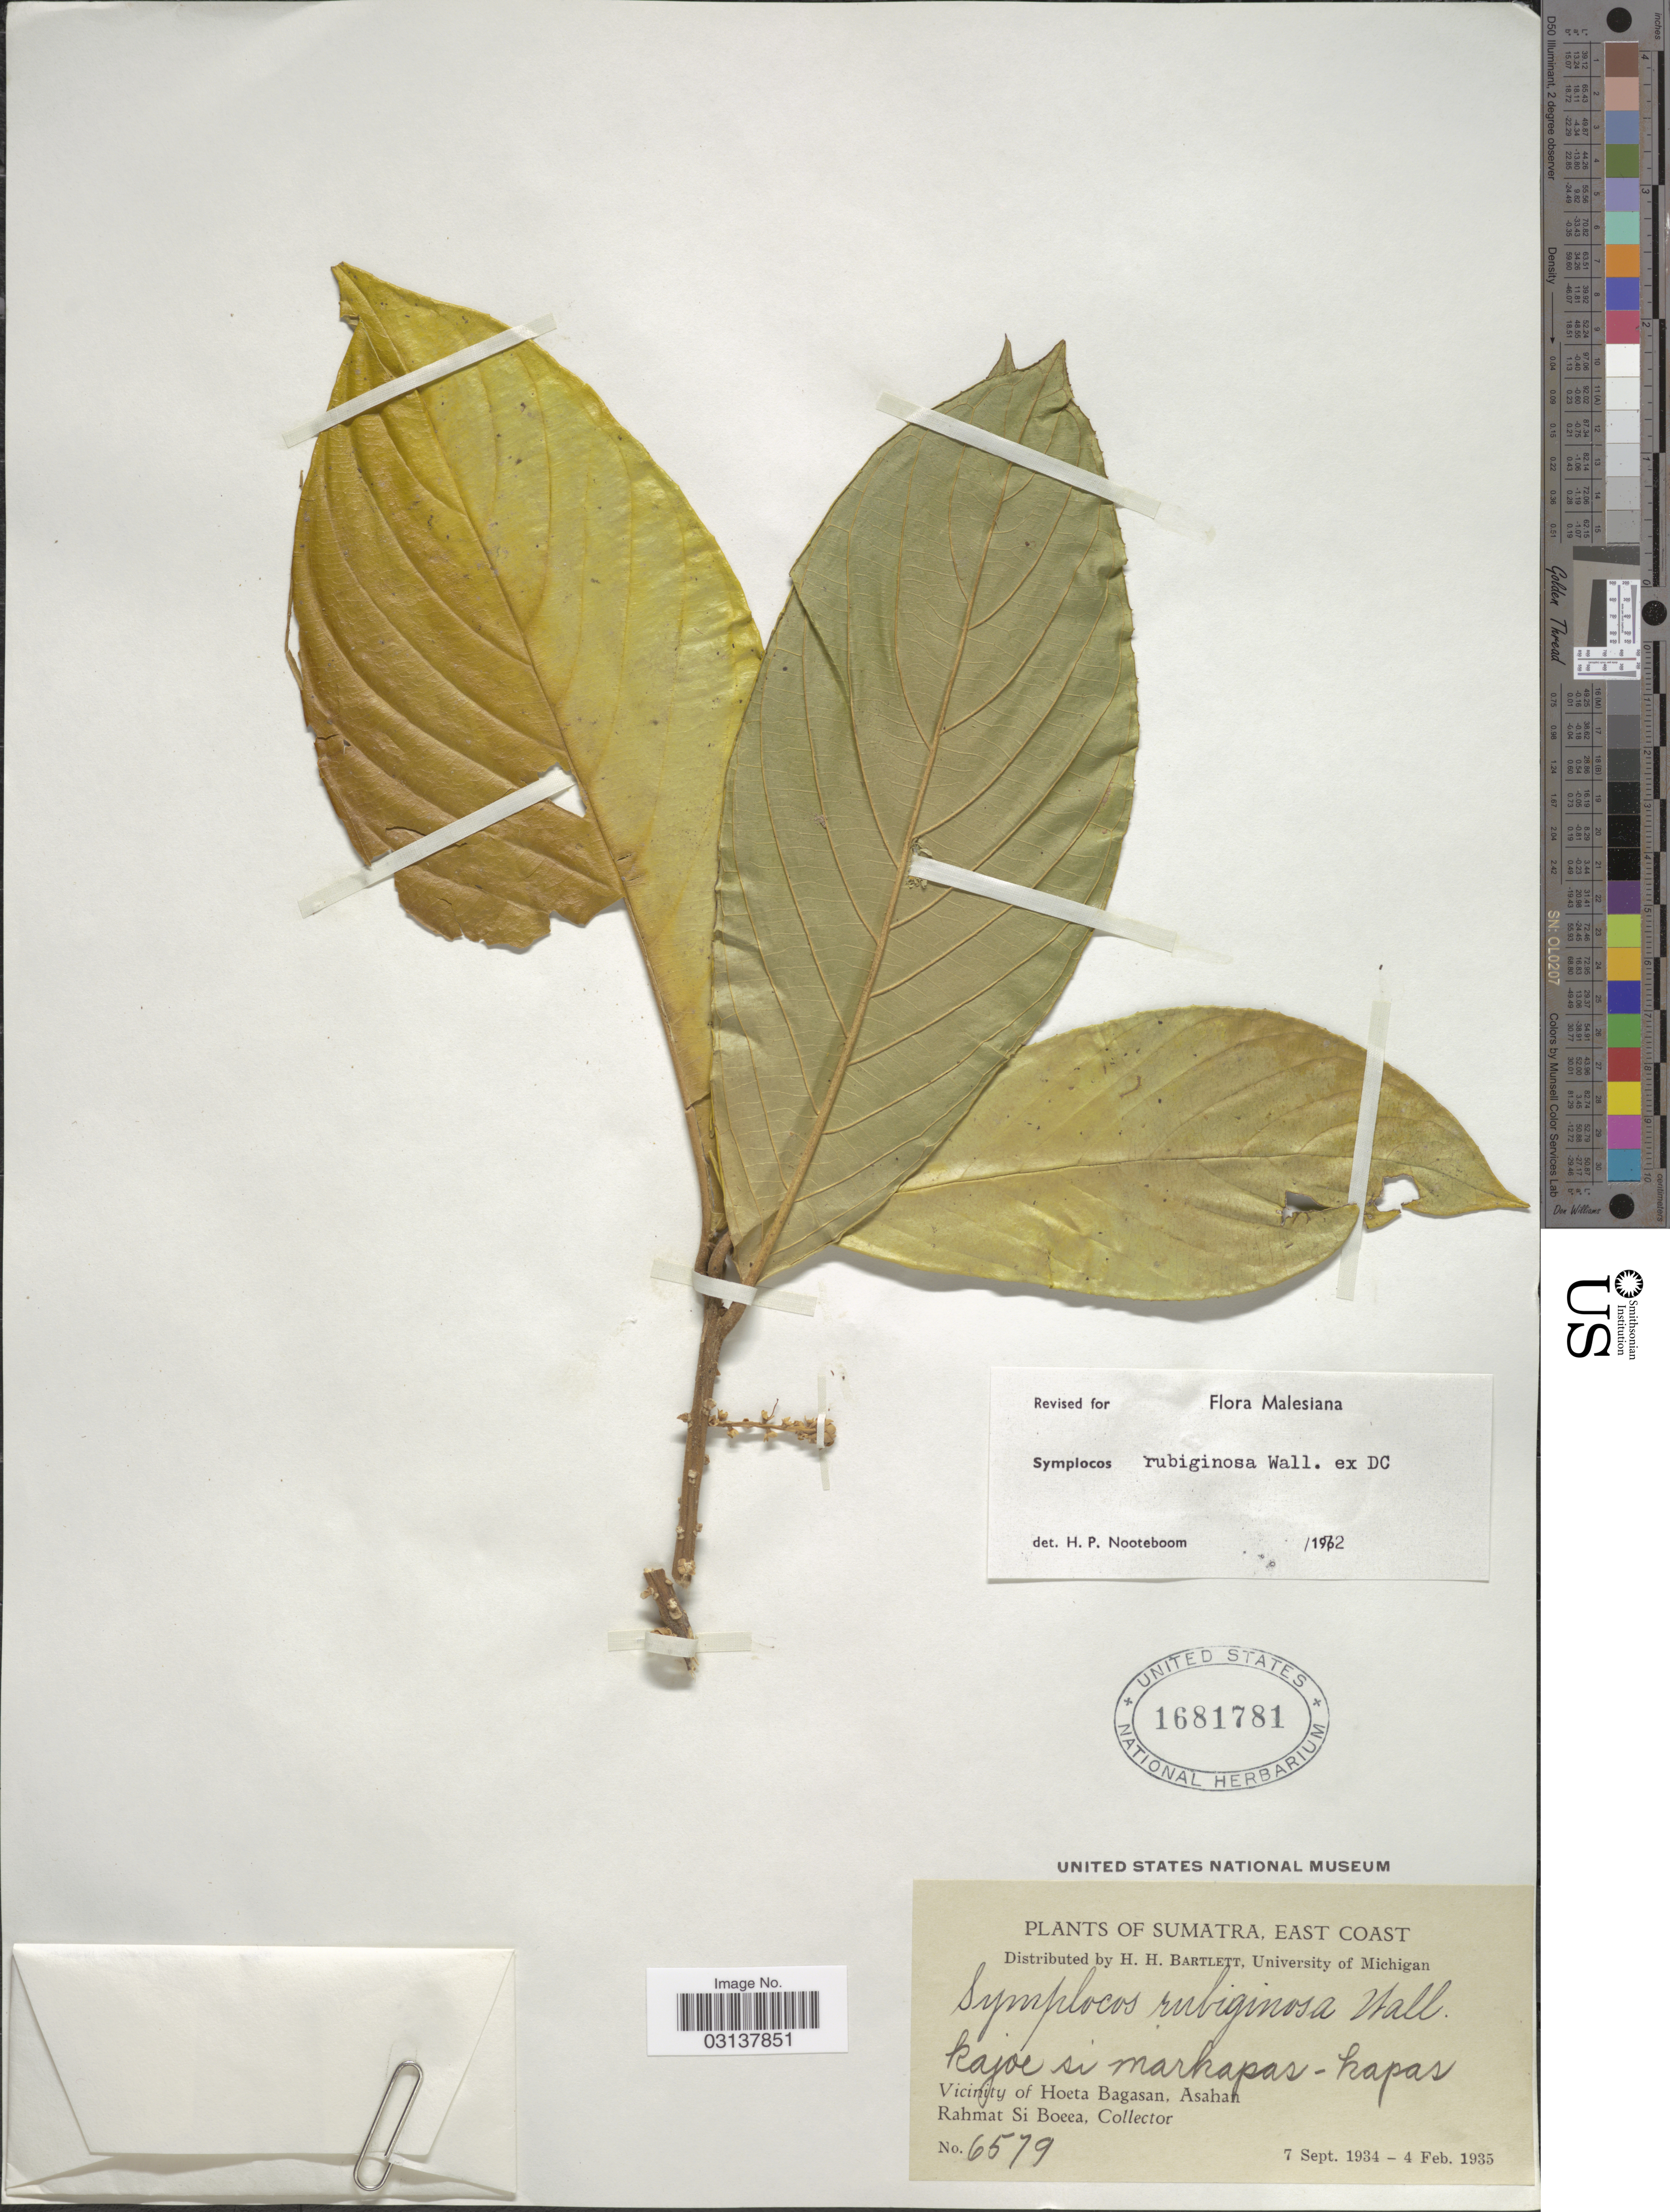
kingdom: Plantae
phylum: Tracheophyta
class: Magnoliopsida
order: Ericales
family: Symplocaceae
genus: Symplocos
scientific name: Symplocos rubiginosa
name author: Wall. ex DC.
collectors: Rahmat Si Boeea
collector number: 6579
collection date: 1934-09-07/1935-02-04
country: Indonesia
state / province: Sumatra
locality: Sumatra, East Coast. Vicinity of Hoeta Bagasan, Asahan.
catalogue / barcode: US 1681781